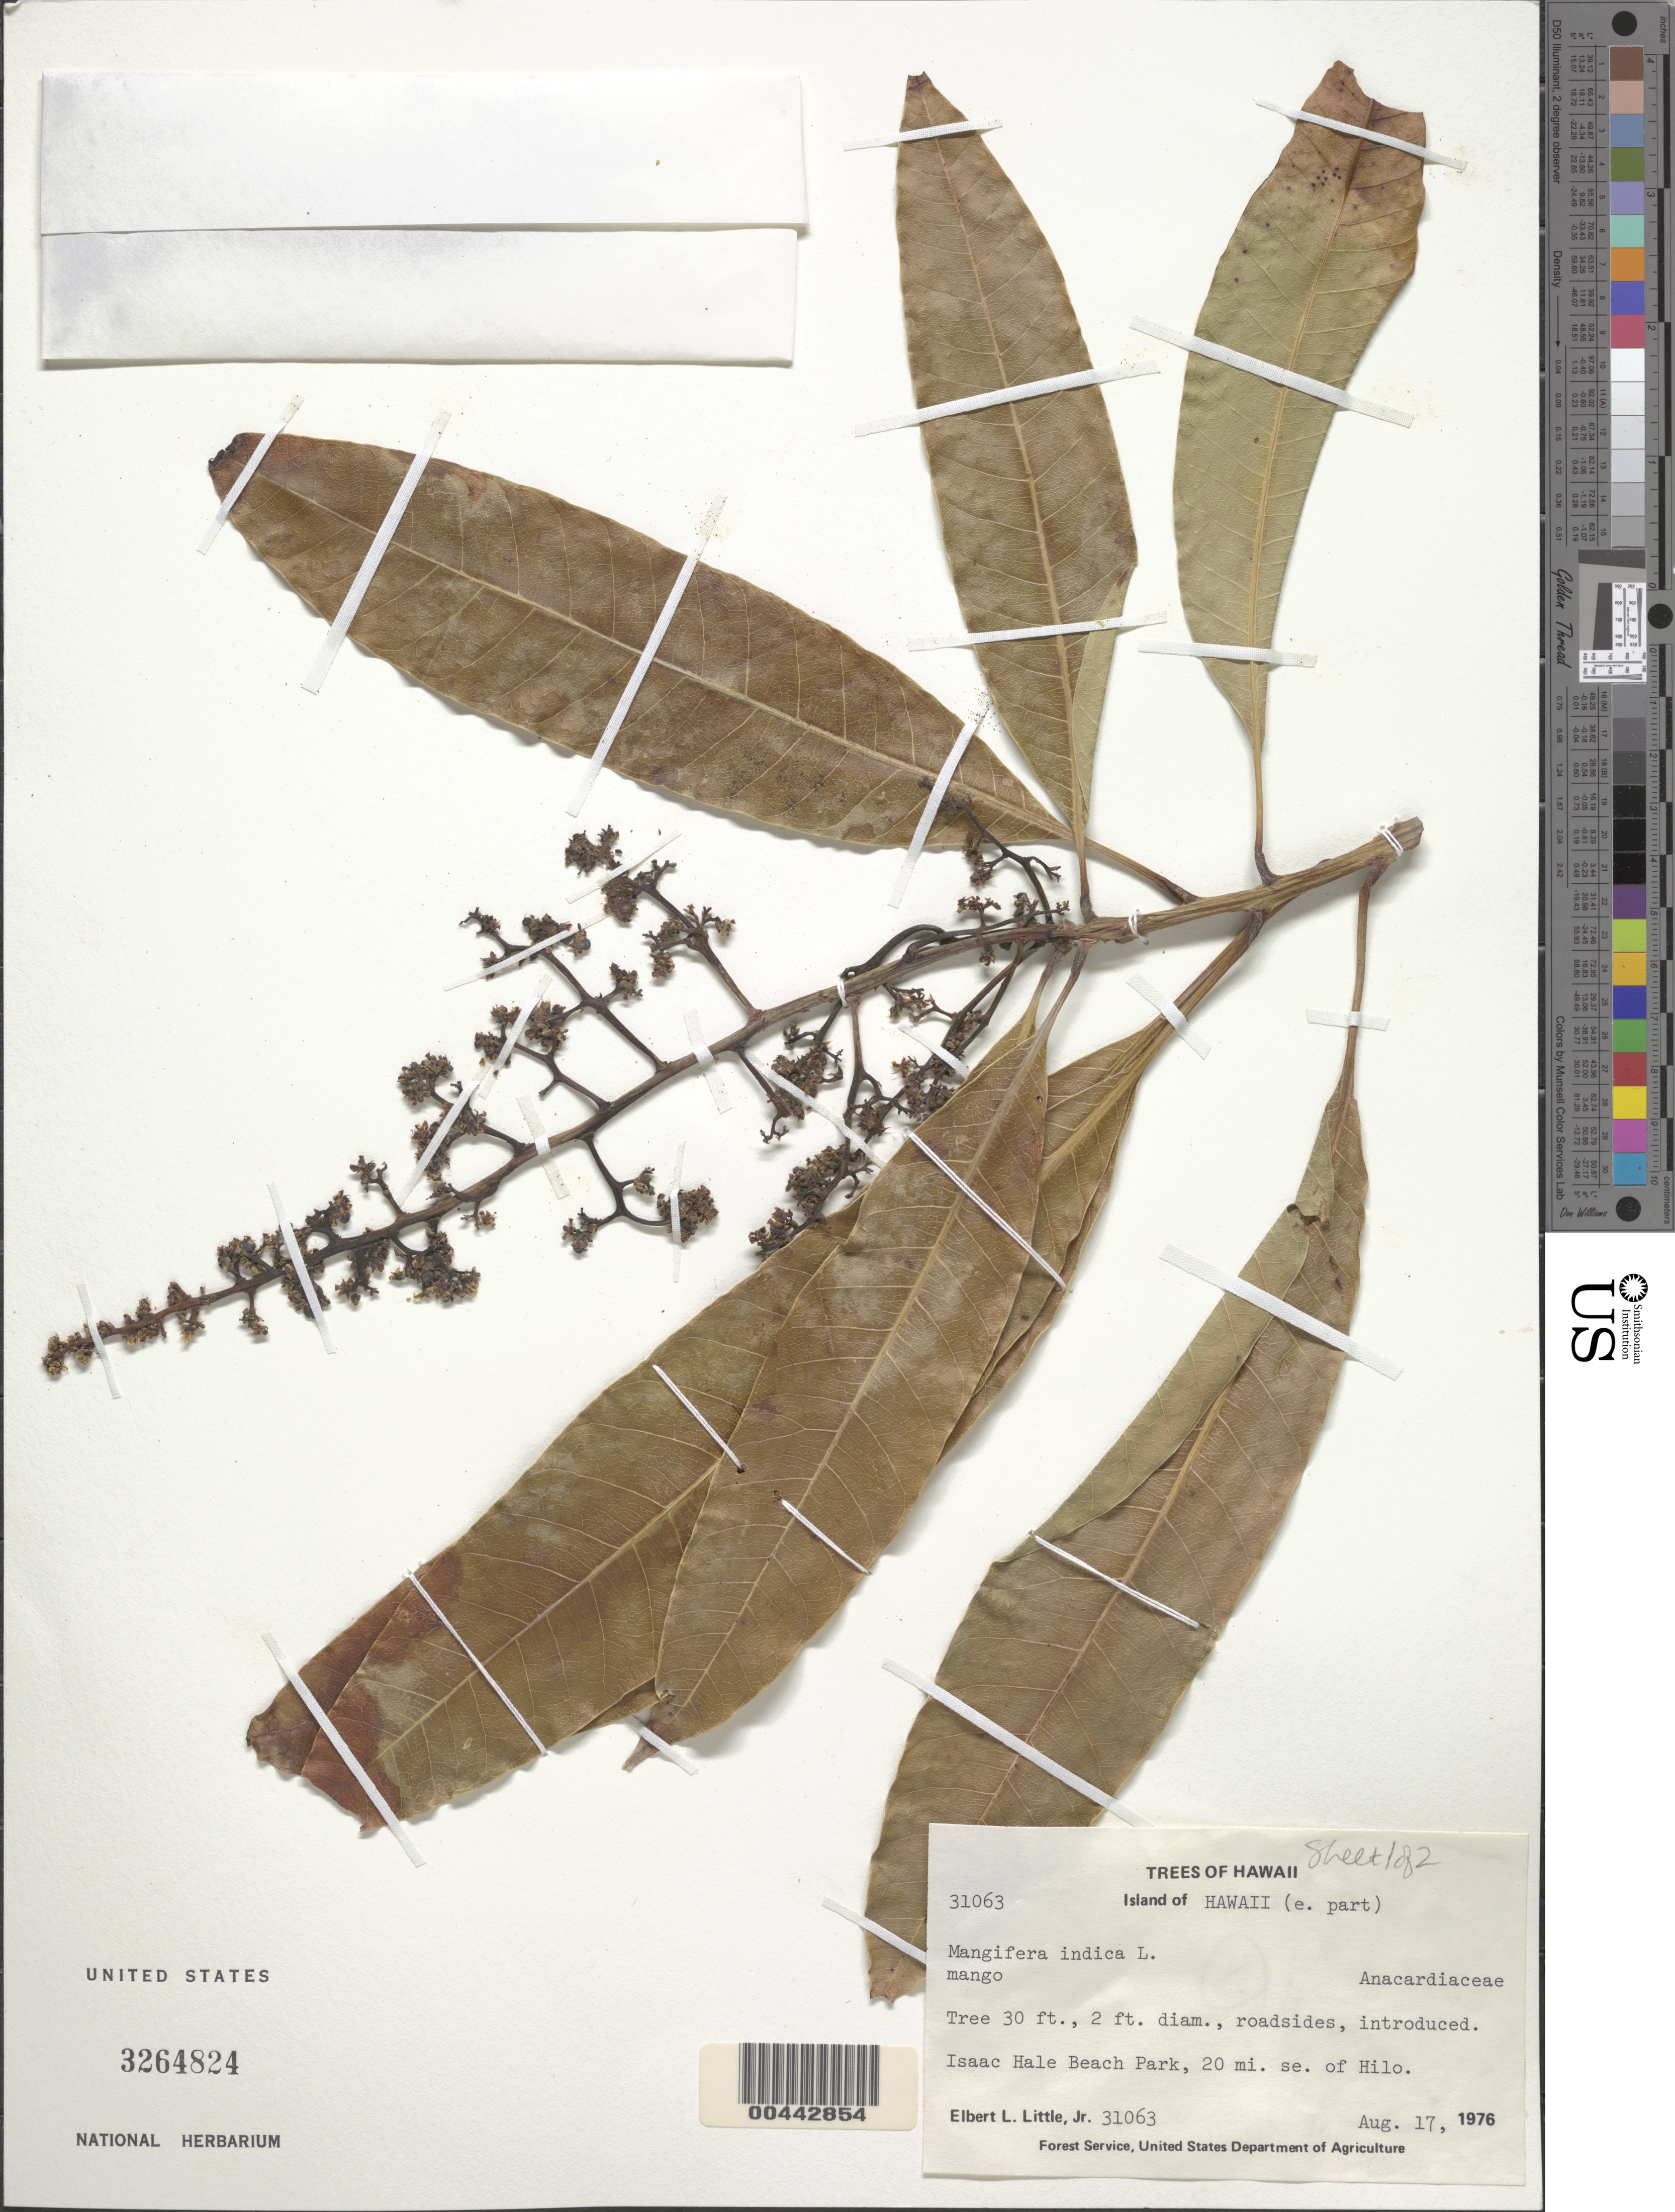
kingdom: Plantae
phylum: Tracheophyta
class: Magnoliopsida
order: Sapindales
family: Anacardiaceae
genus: Mangifera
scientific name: Mangifera indica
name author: L.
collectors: E. L. Little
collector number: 31063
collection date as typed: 17 Aug 1976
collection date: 1976-08-17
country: United States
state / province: Hawaii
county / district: Hawaii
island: Hawaii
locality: East part of Hawaii, Isaac Hale Beach Park, 20 miles southeast of Hilo.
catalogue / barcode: US 3264824